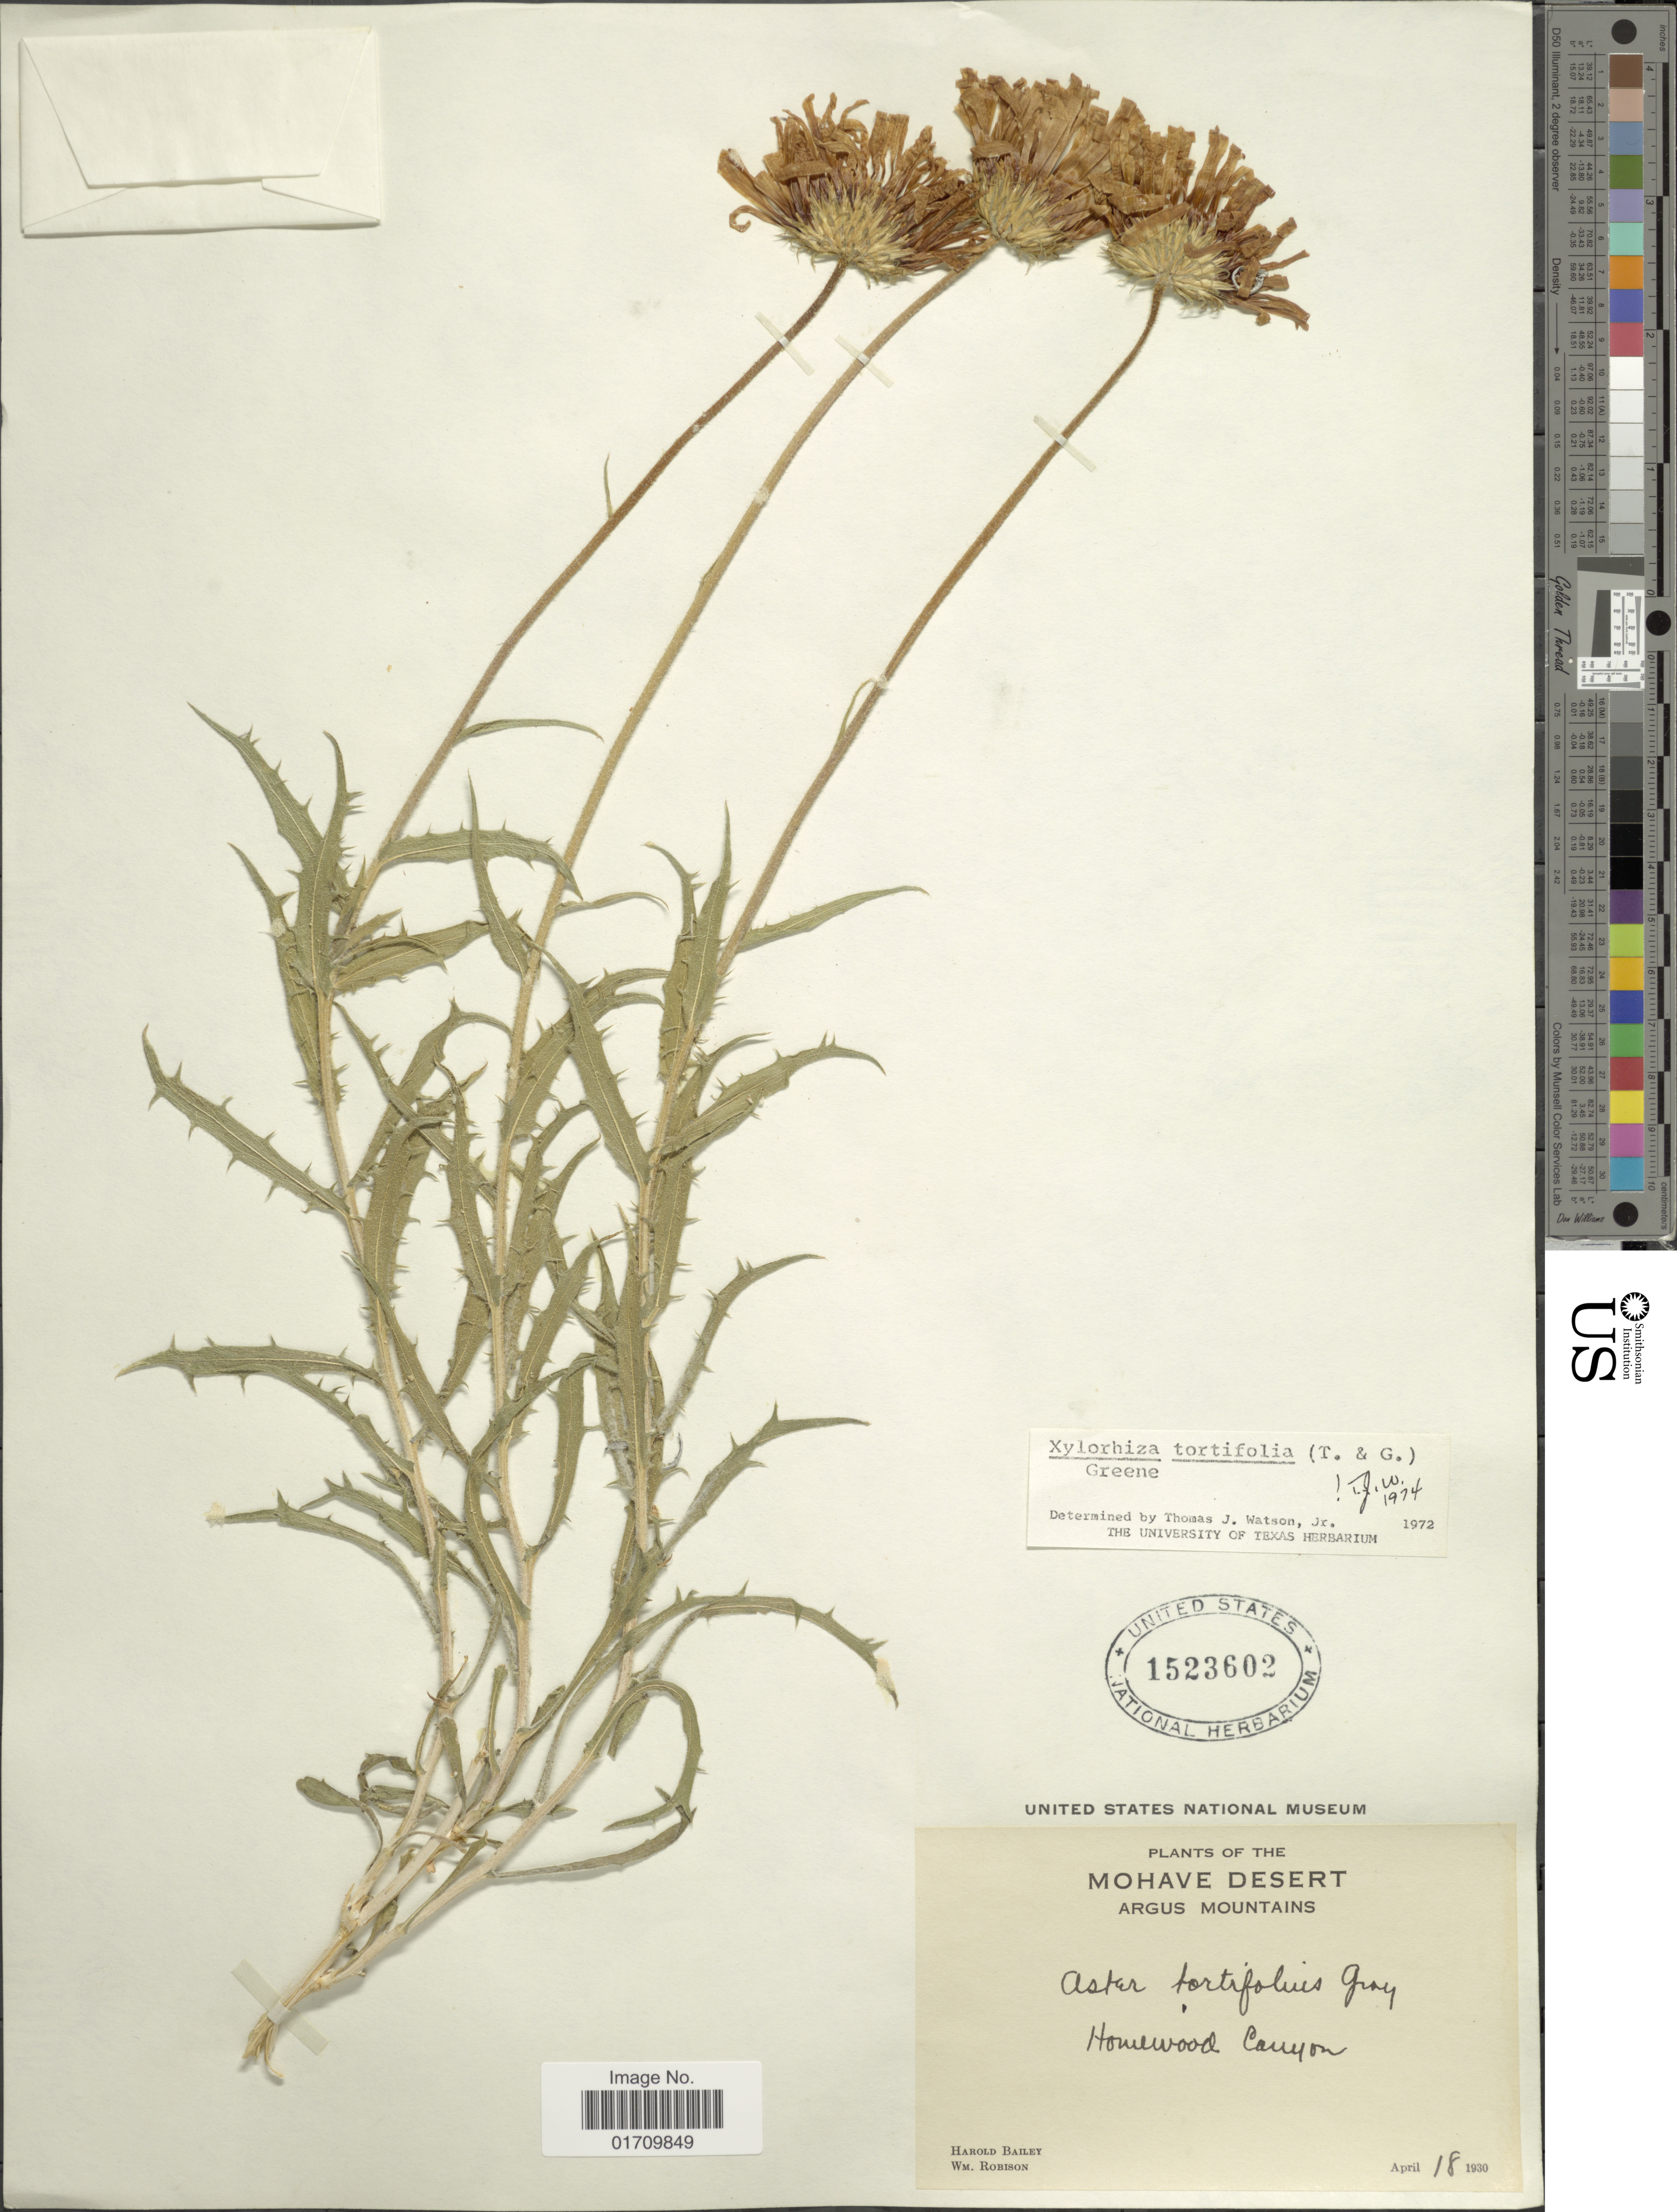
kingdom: Plantae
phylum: Tracheophyta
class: Magnoliopsida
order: Asterales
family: Asteraceae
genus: Xylorhiza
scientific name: Xylorhiza tortifolia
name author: (Torr. & A. Gray) Greene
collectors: H. Bailey & W. Robinson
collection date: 1930-04-18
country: United States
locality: Mohave desert, Argus Mountains, Homewood Canyon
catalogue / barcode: US 1523602